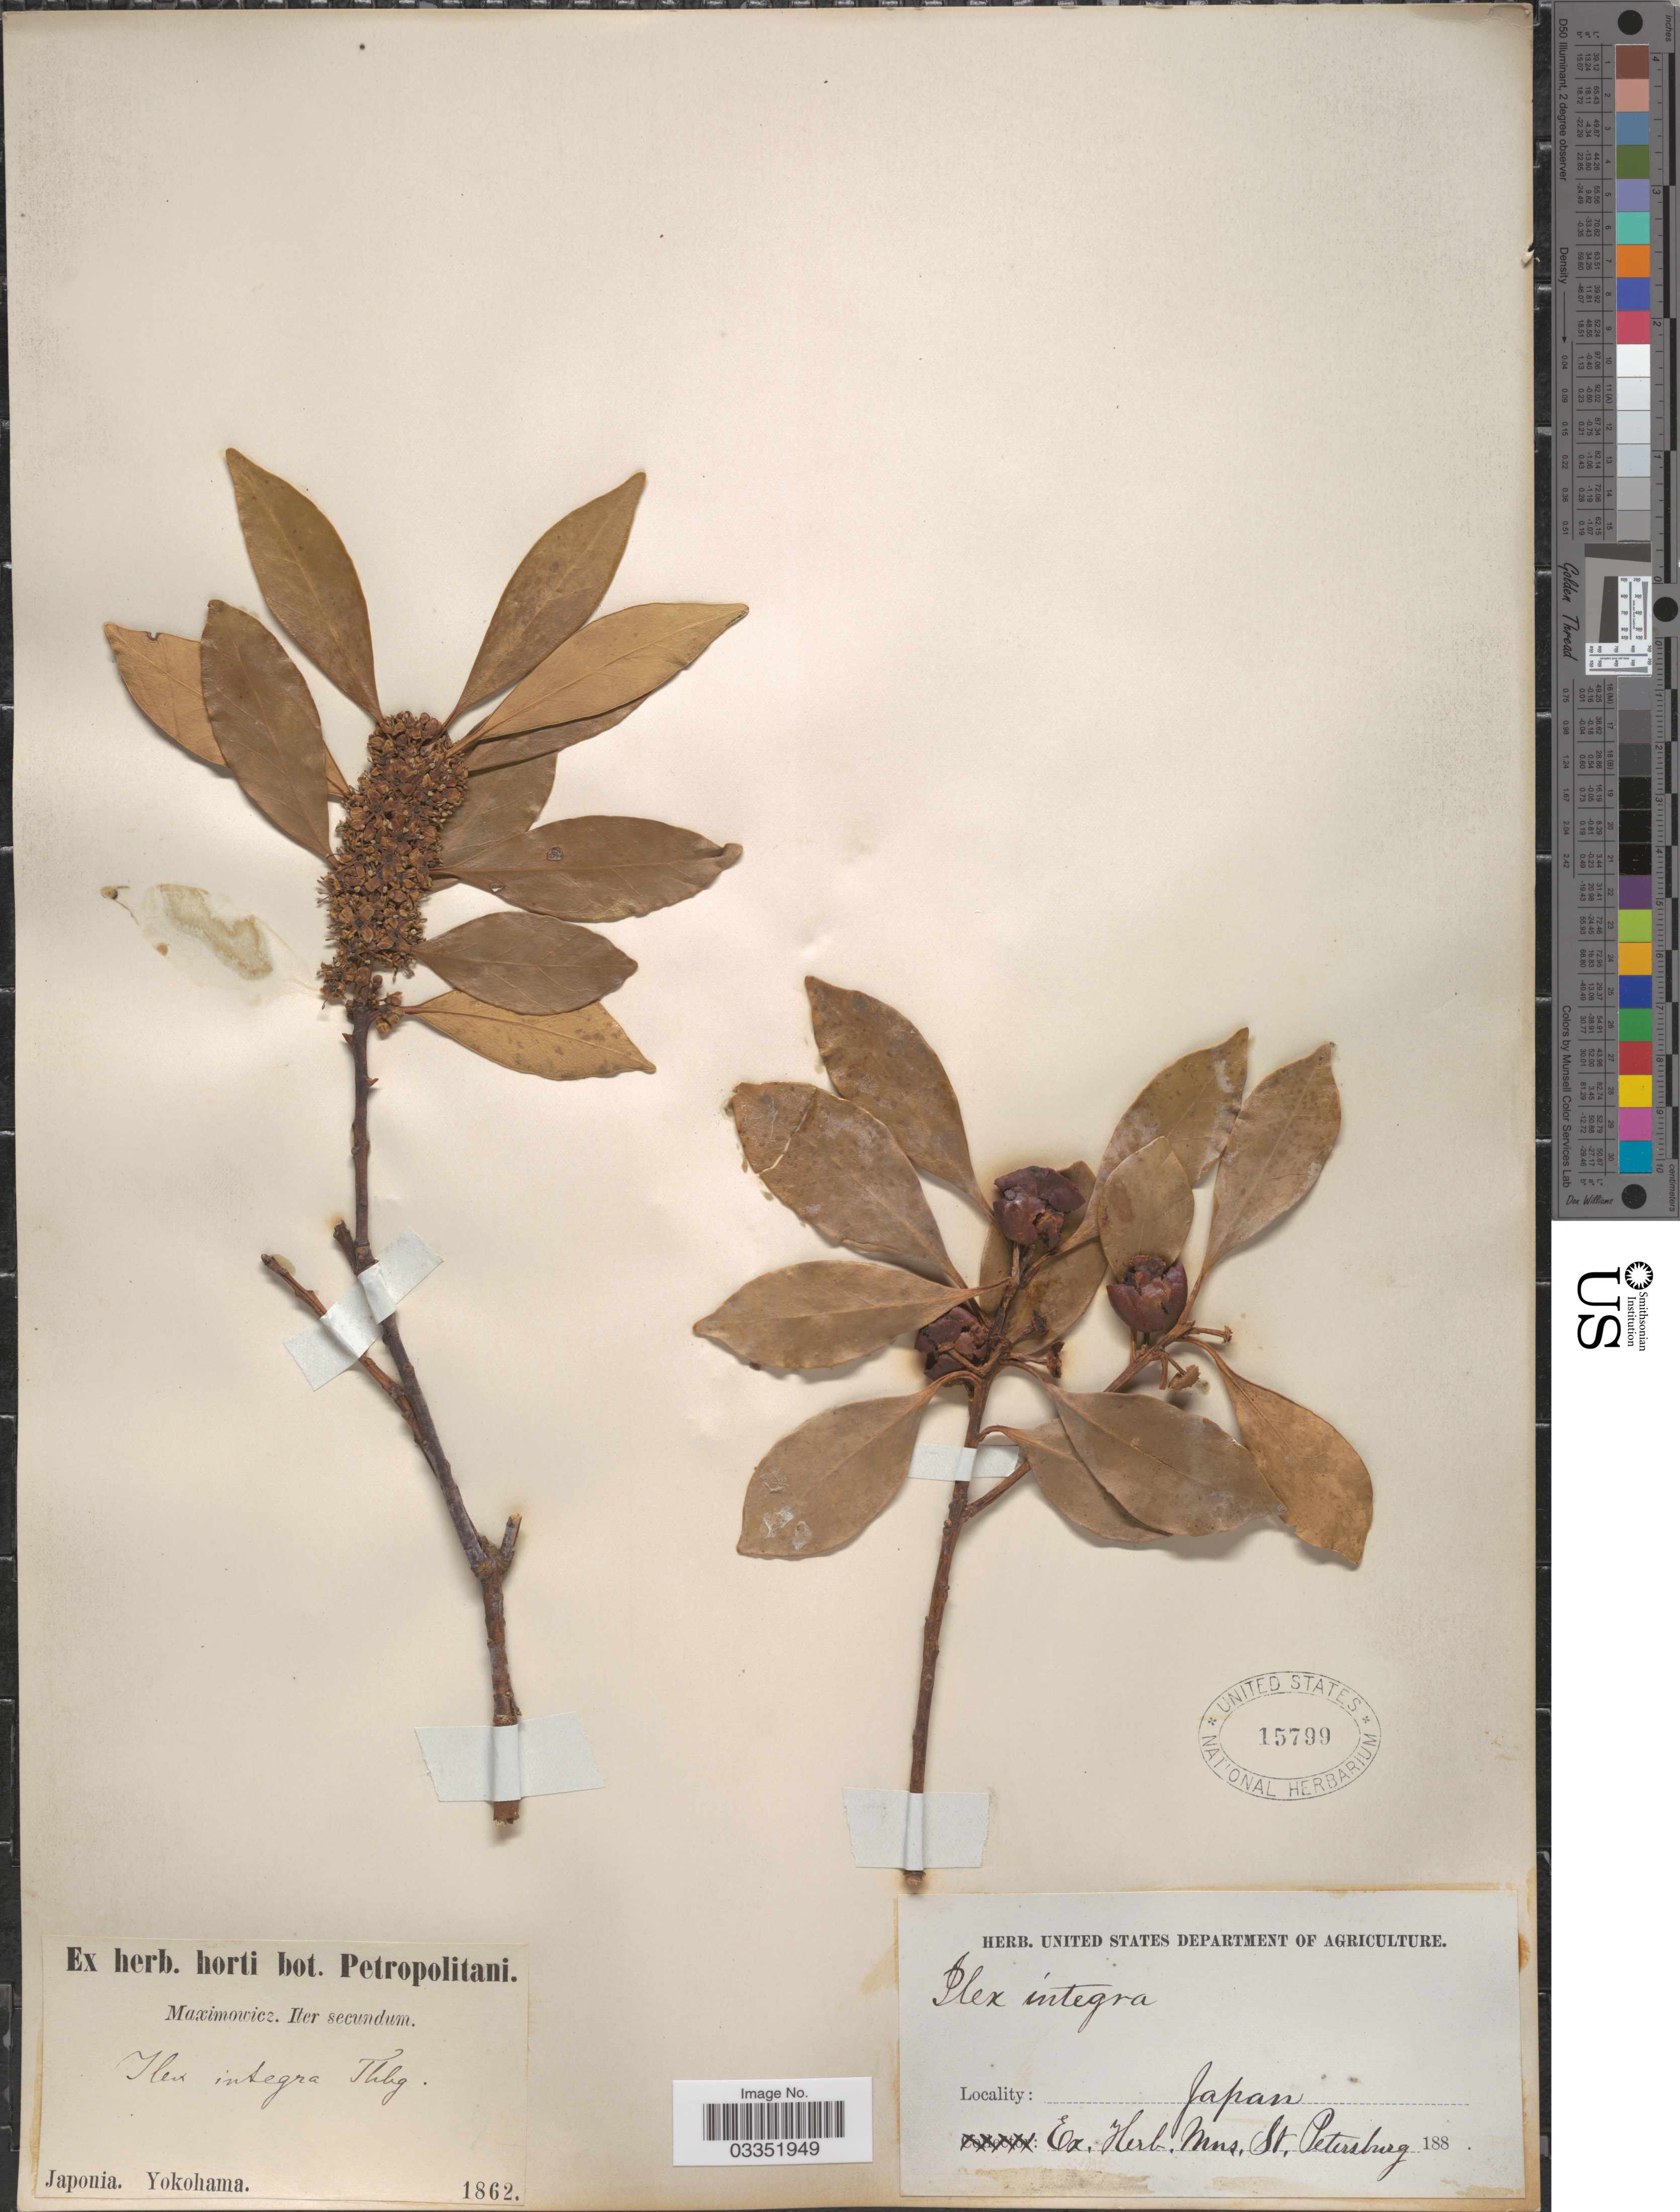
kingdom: Plantae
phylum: Tracheophyta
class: Magnoliopsida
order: Aquifoliales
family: Aquifoliaceae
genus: Ilex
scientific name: Ilex integra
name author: Thunb.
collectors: Maximowicz, --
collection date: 1862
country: Japan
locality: Yokohama.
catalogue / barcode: US 15799